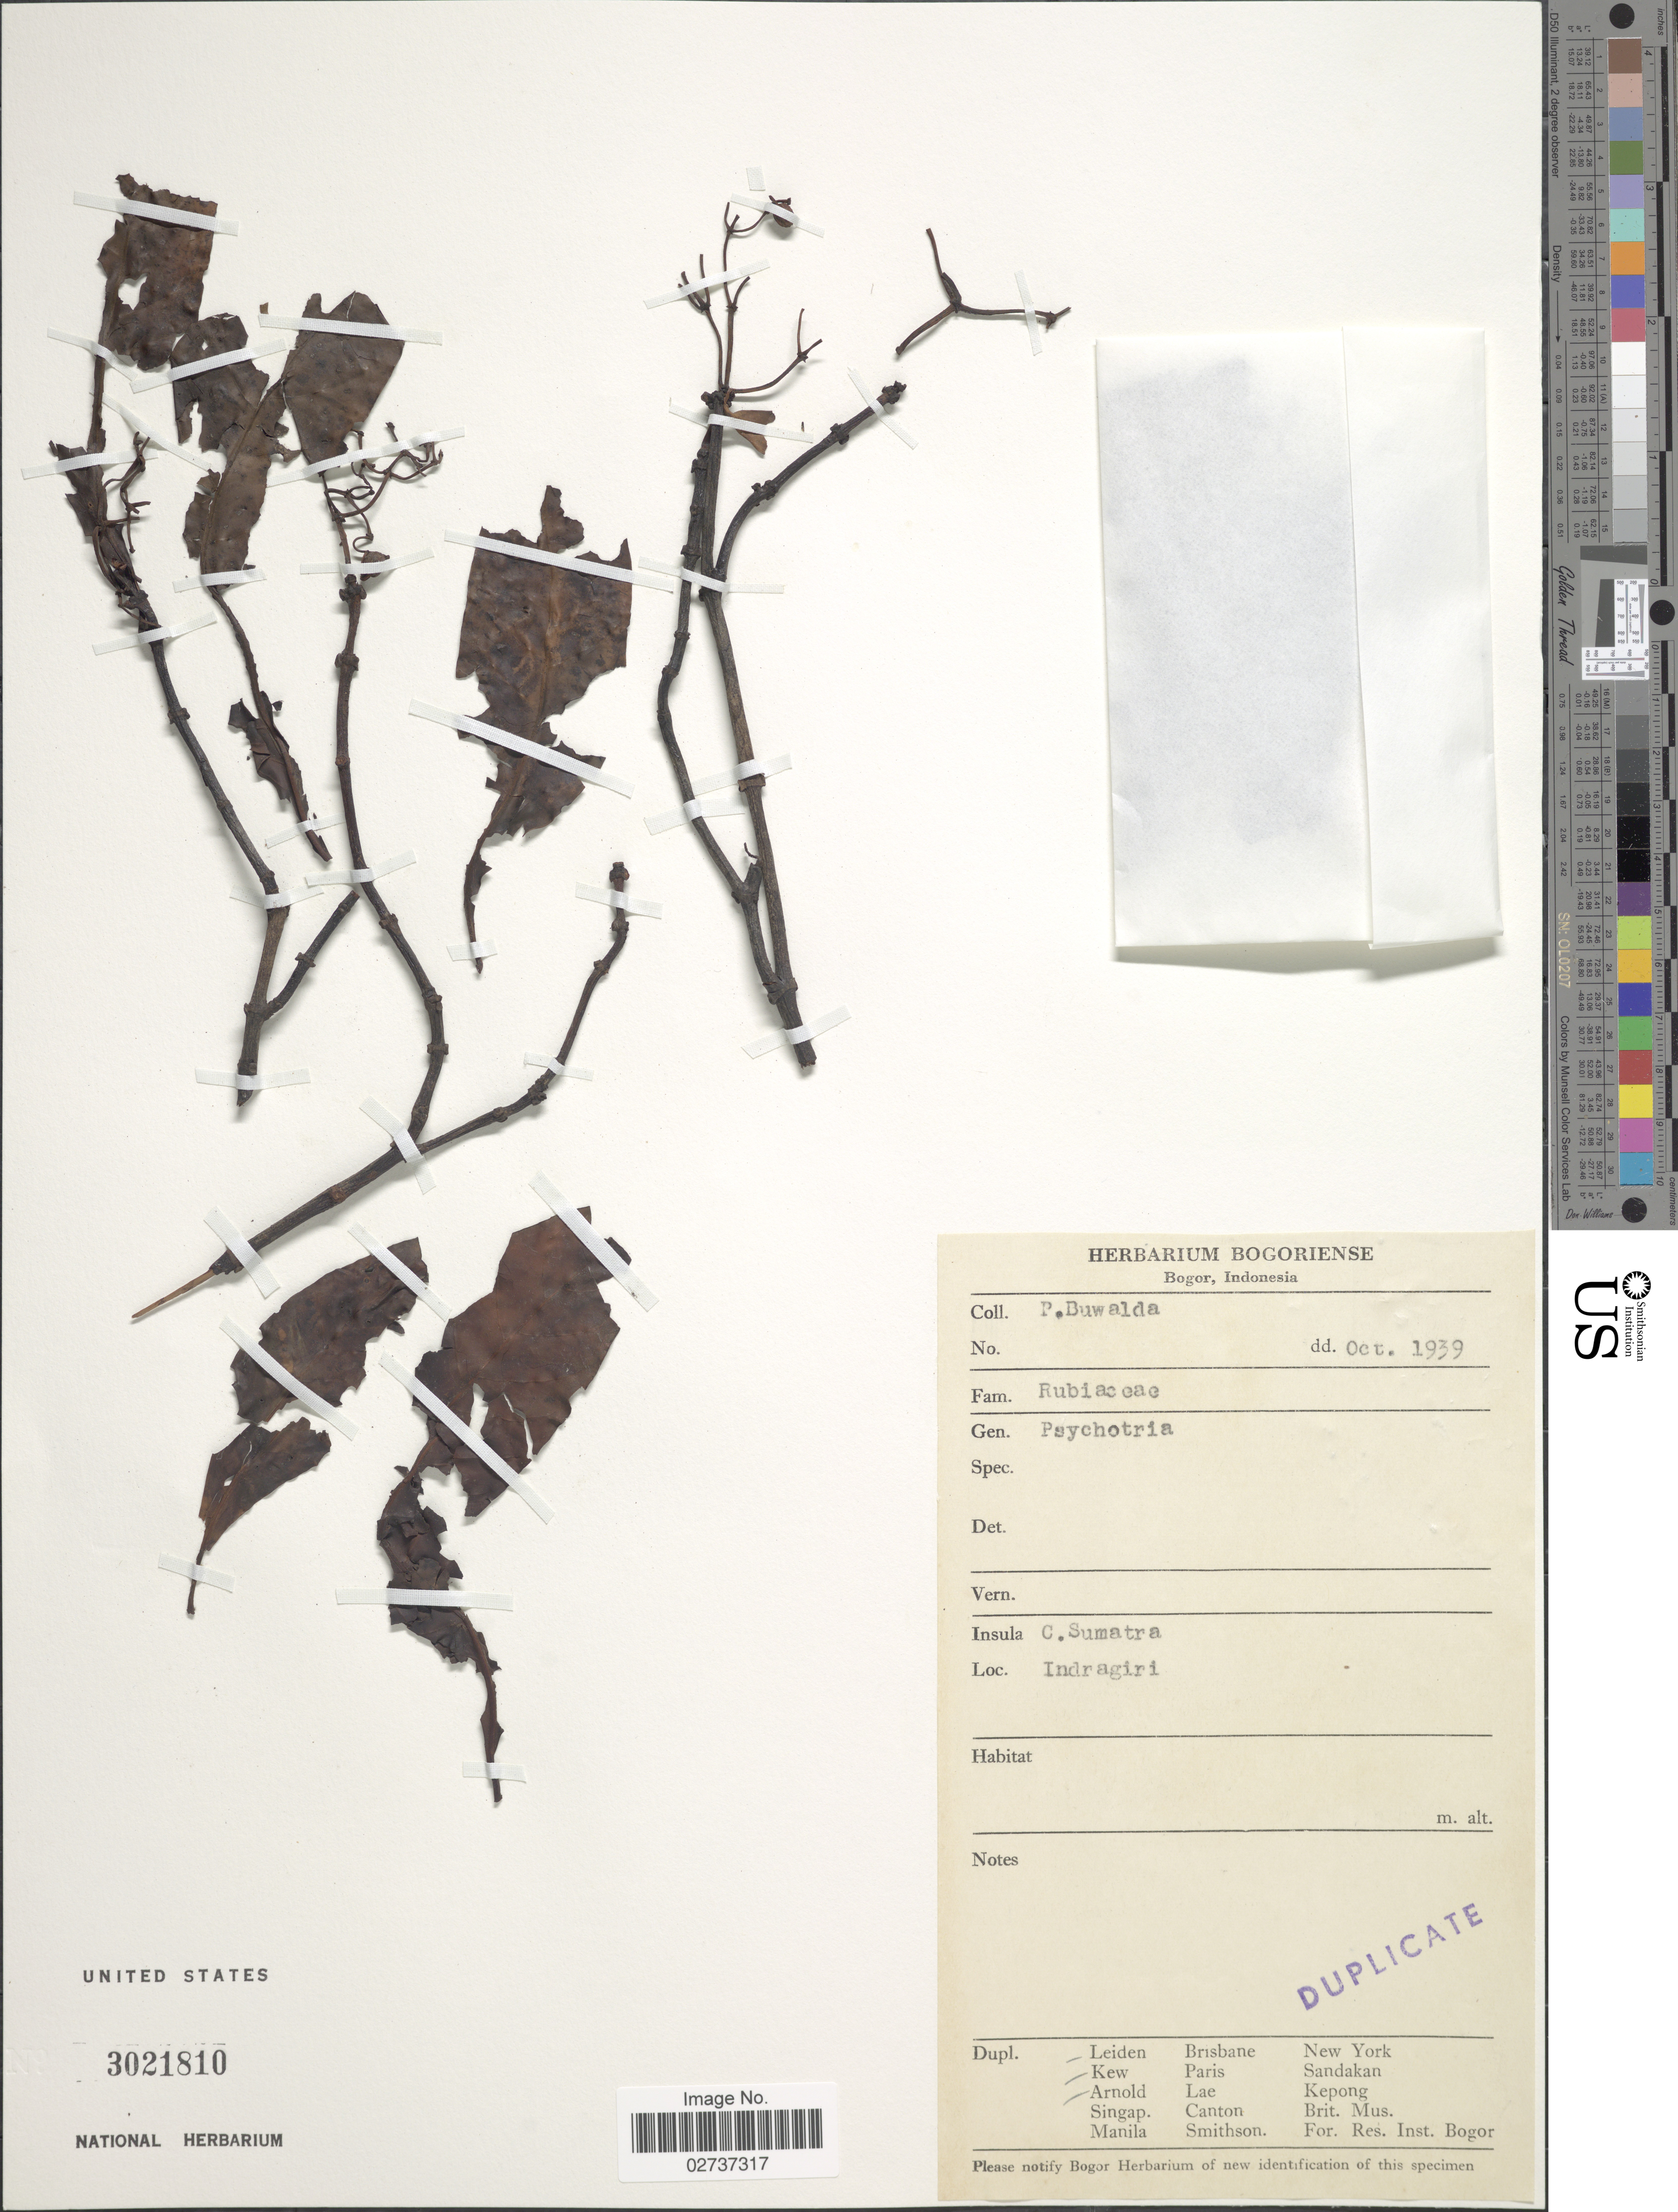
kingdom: Plantae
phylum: Tracheophyta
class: Magnoliopsida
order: Gentianales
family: Rubiaceae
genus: Psychotria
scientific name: Psychotria sp.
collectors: P. Buwalda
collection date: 1939-10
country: Indonesia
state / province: Sumatra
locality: Insula C. Sumatra, Indragiri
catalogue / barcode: US 3021810